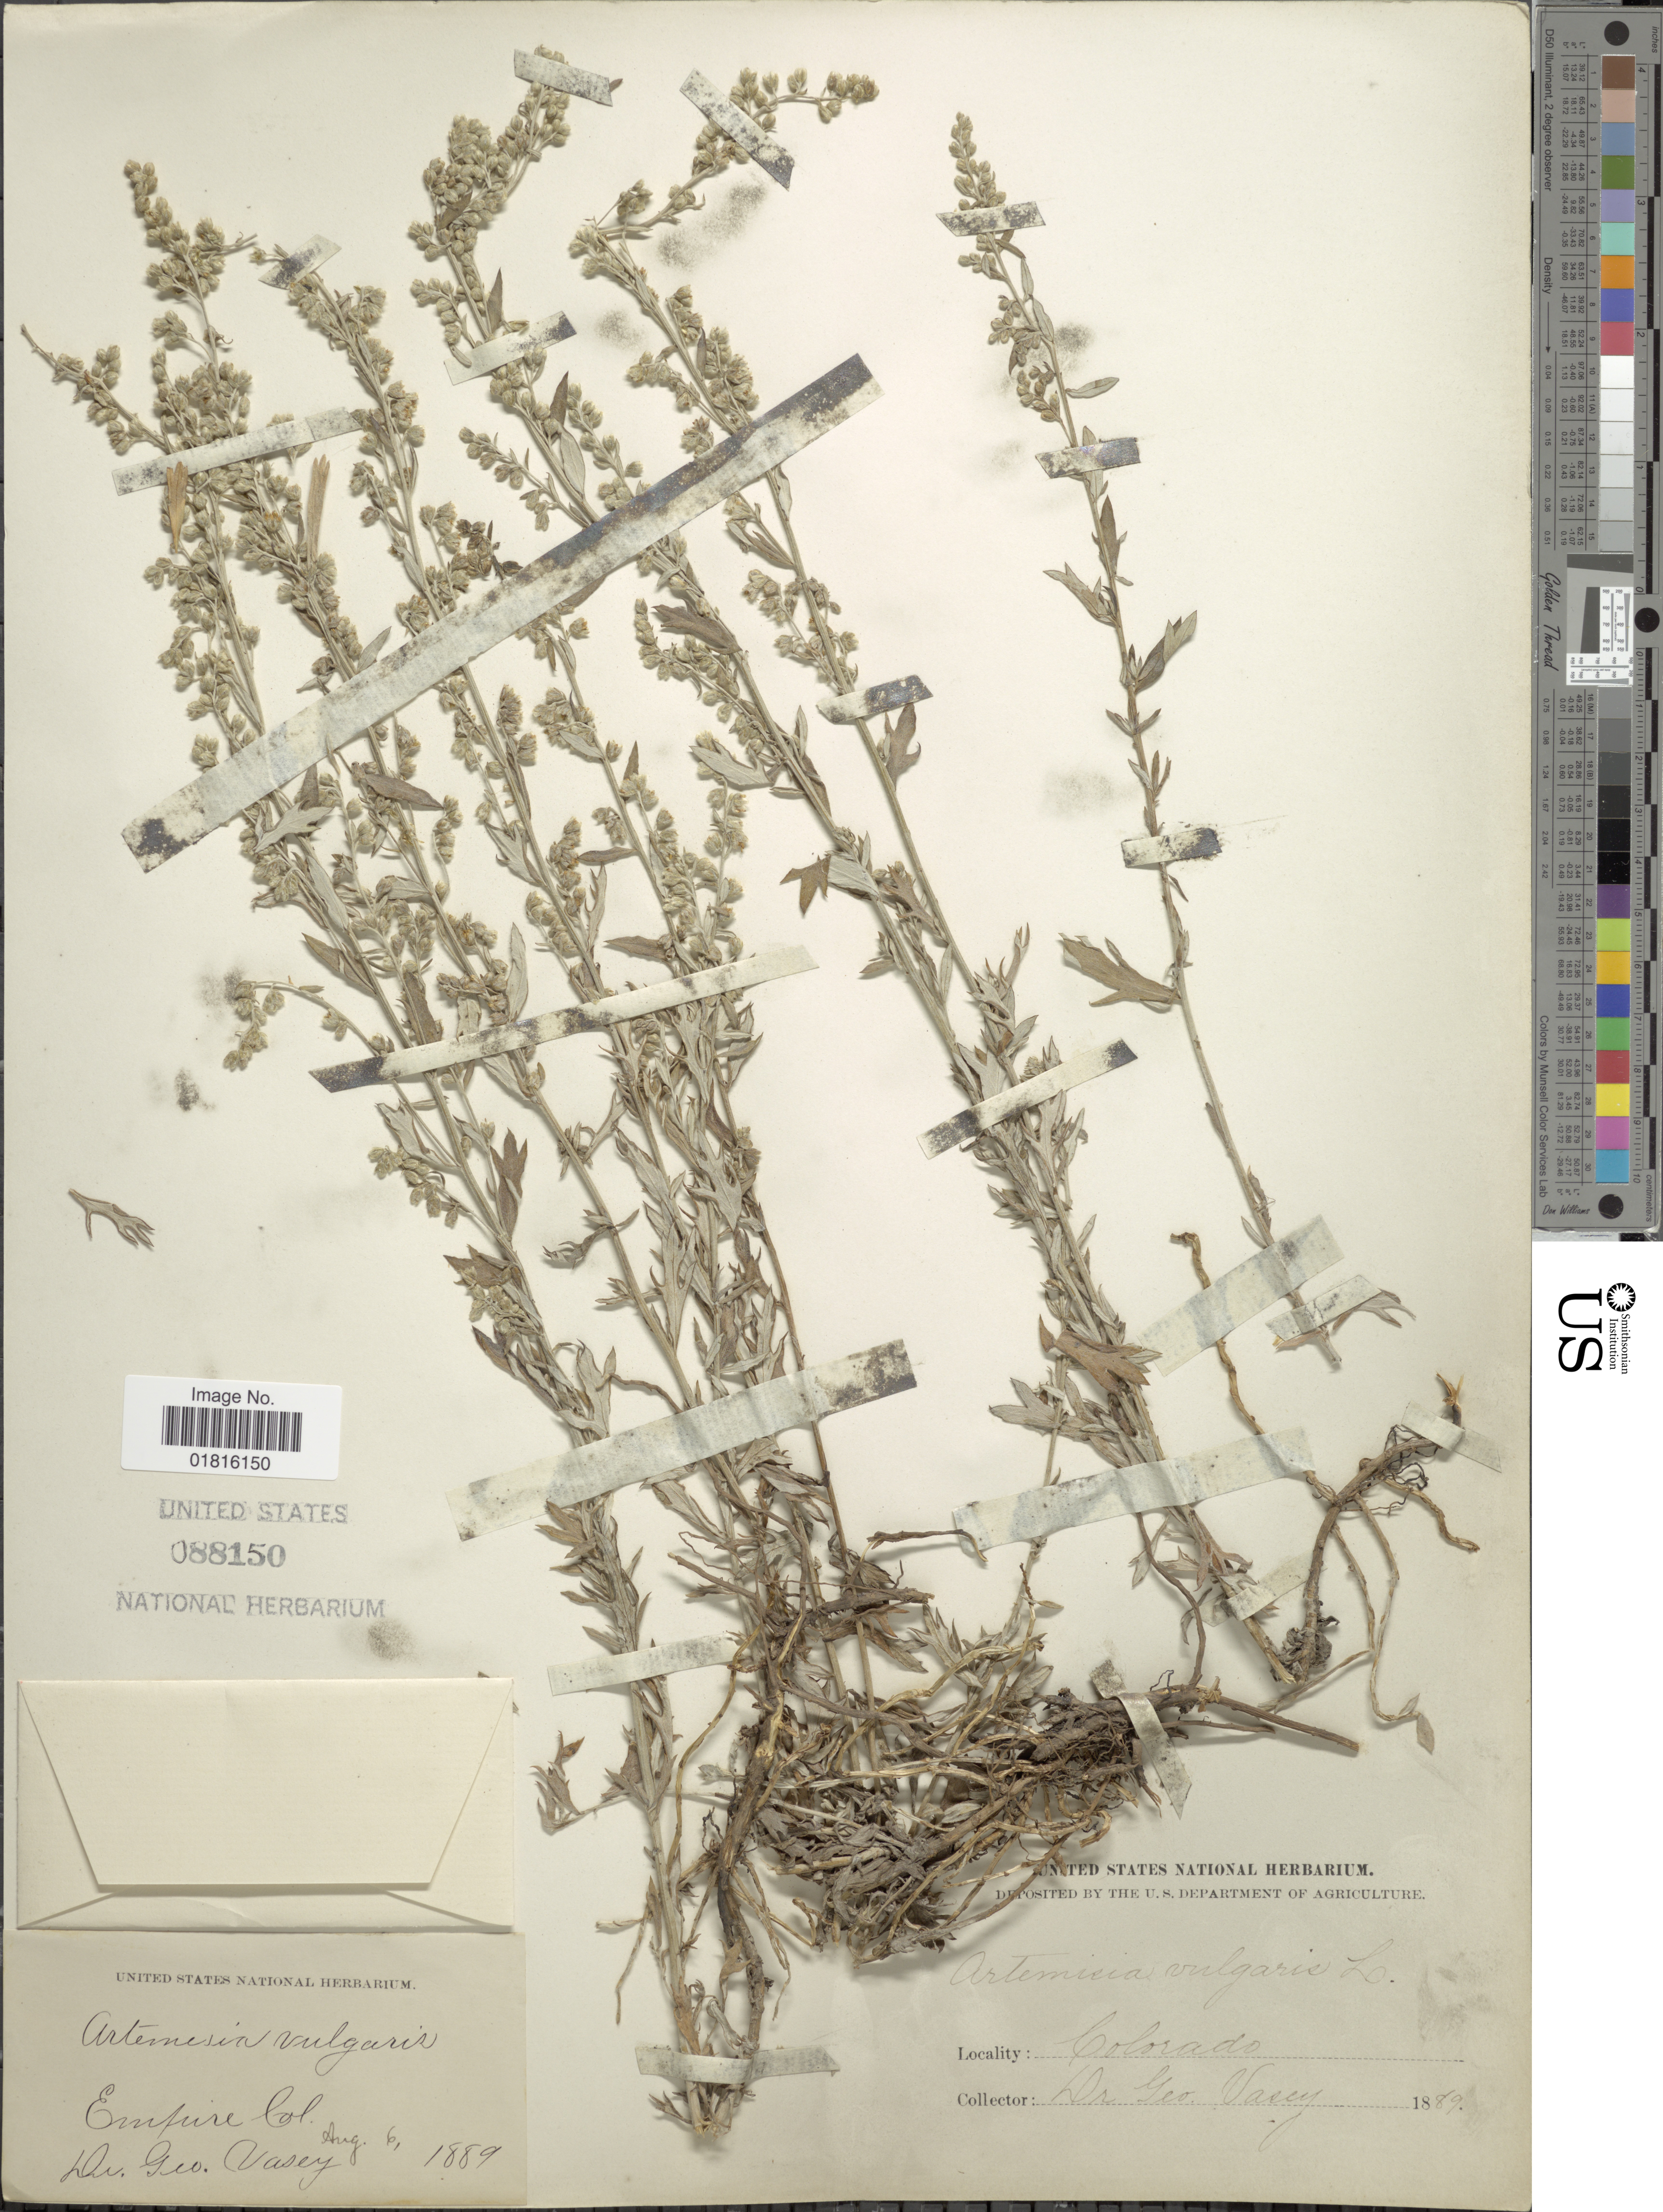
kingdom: Plantae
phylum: Tracheophyta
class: Magnoliopsida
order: Asterales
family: Asteraceae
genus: Artemisia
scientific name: Artemisia ludoviciana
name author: Nutt.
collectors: G. Vasey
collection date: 1889-08-06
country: United States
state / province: Colorado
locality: Empire Col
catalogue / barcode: US 88150